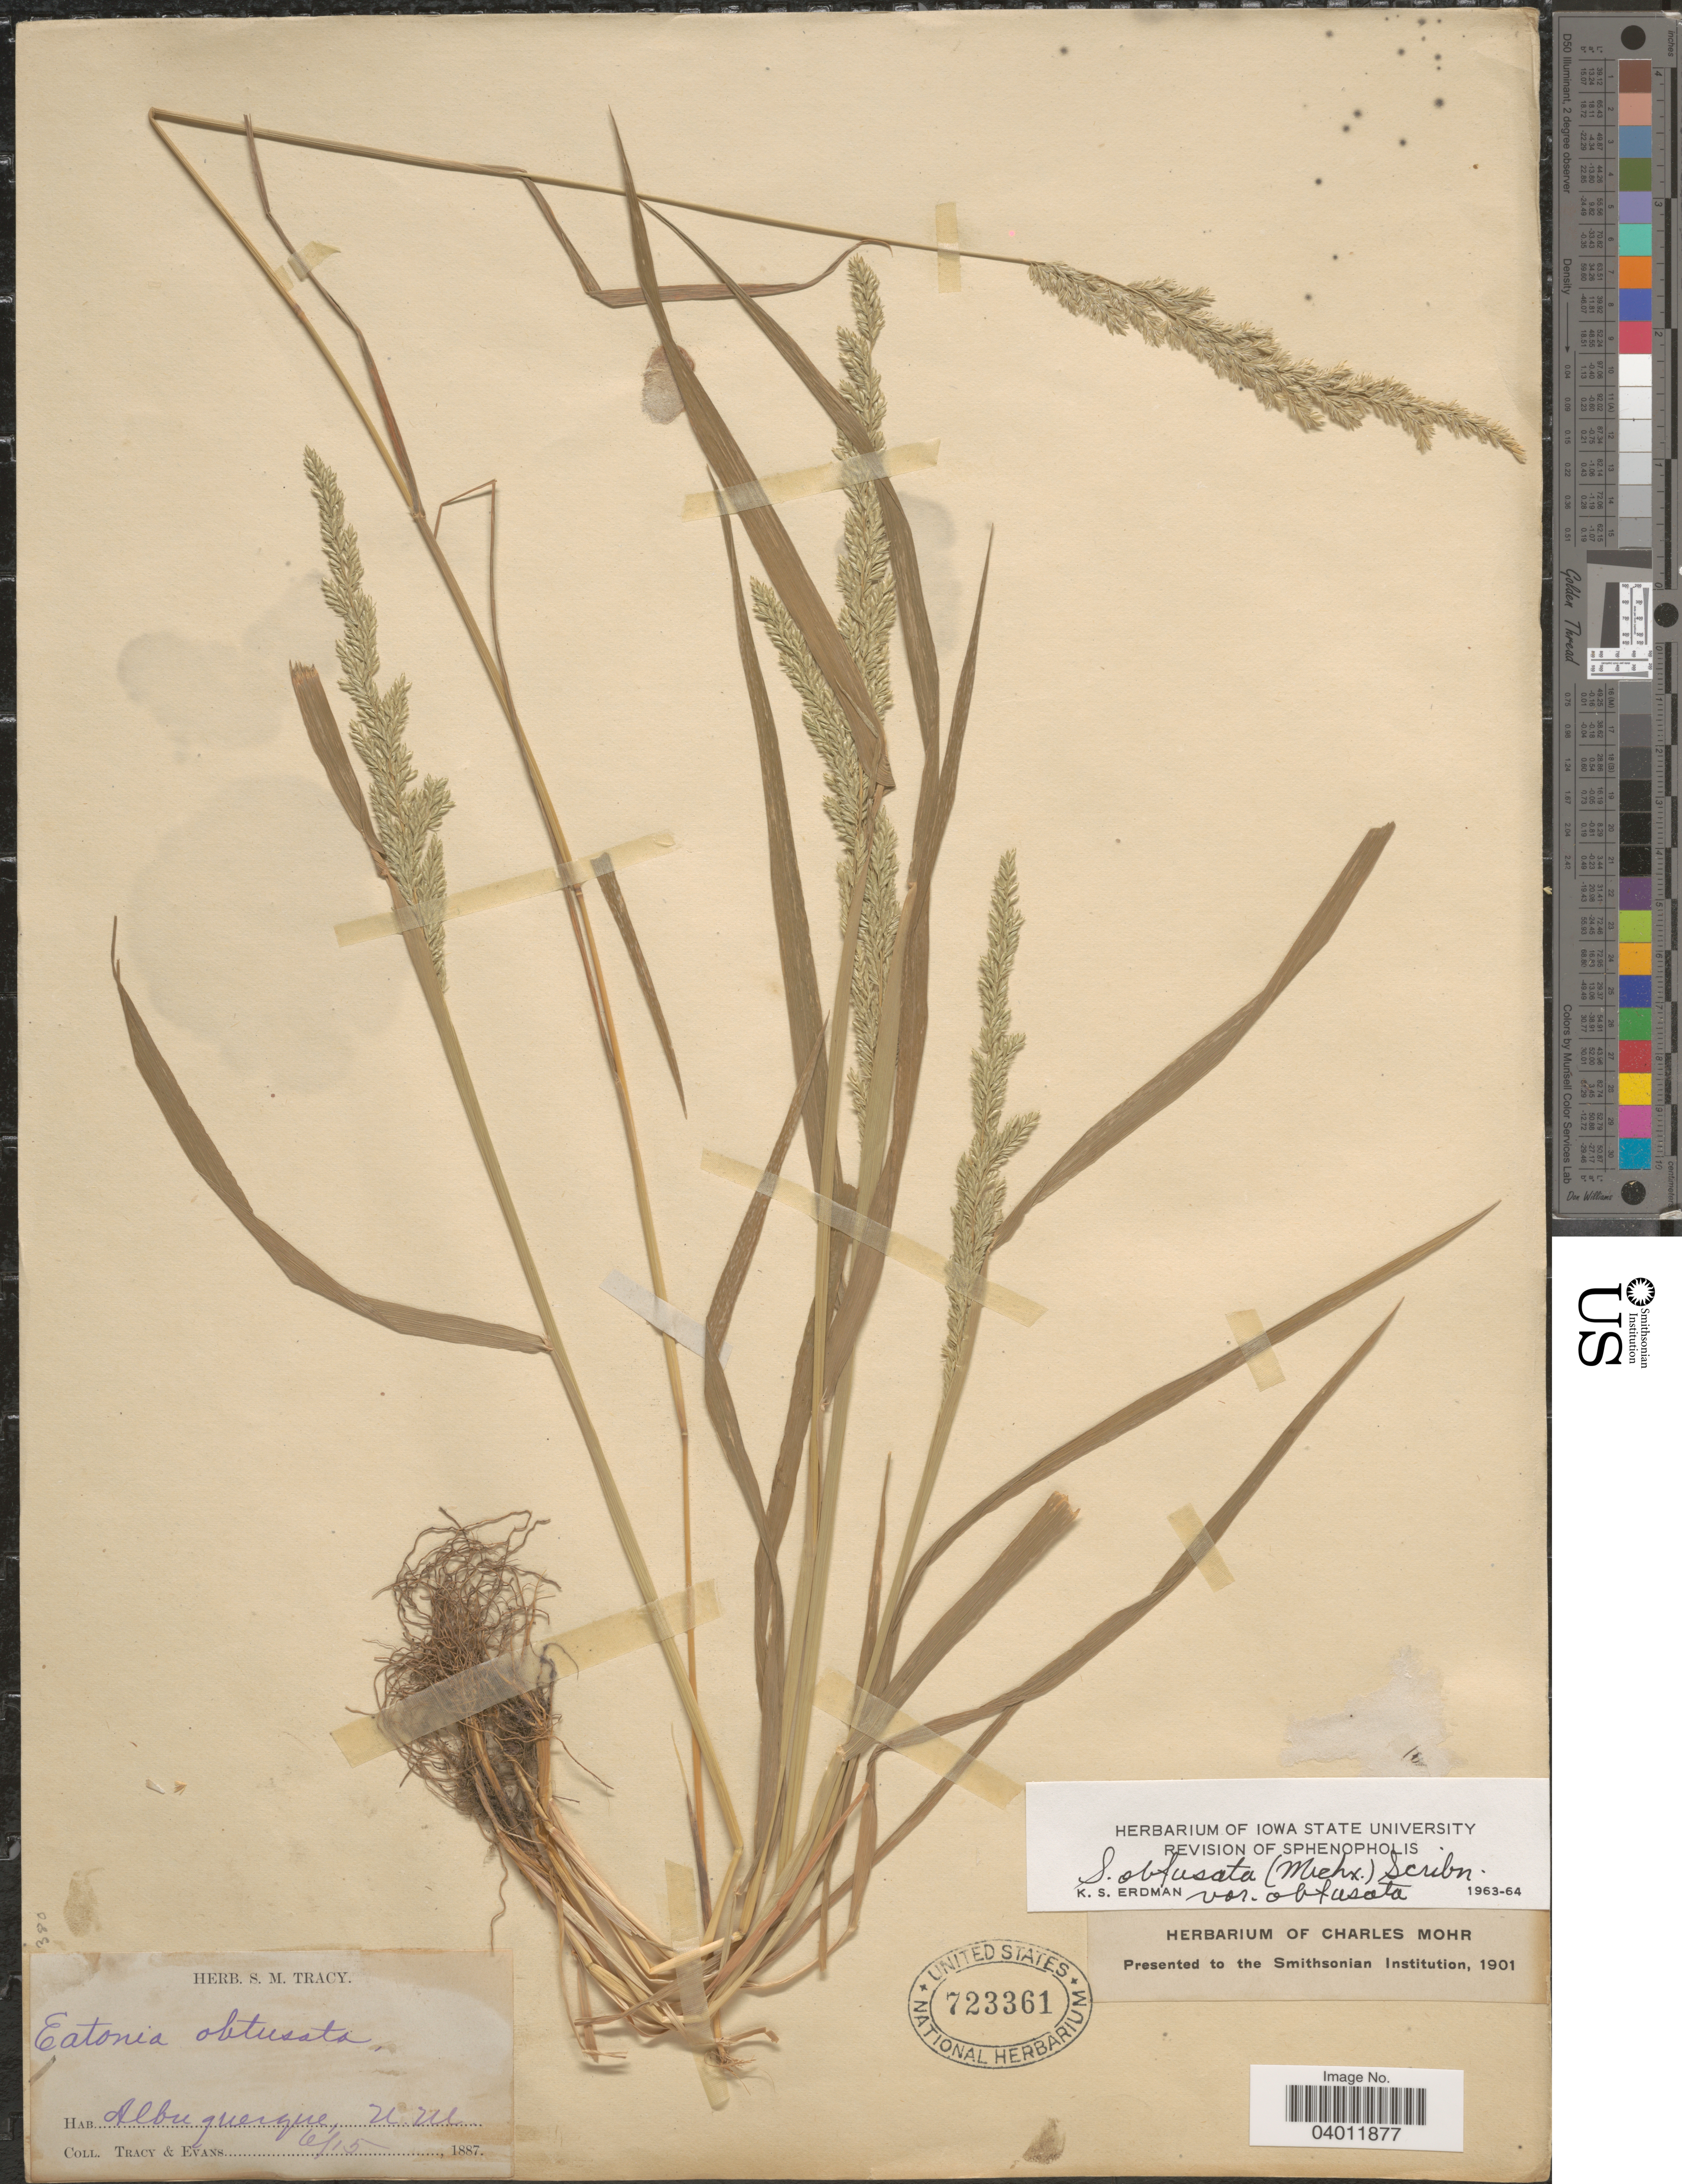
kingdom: Plantae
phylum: Tracheophyta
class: Liliopsida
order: Poales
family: Poaceae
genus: Sphenopholis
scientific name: Sphenopholis obtusata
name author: (Michx.) Scribn.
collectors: S. M. Tracy & -- Evans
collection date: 1887-06-15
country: United States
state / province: New Mexico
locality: Albuquerque.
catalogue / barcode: US 723361